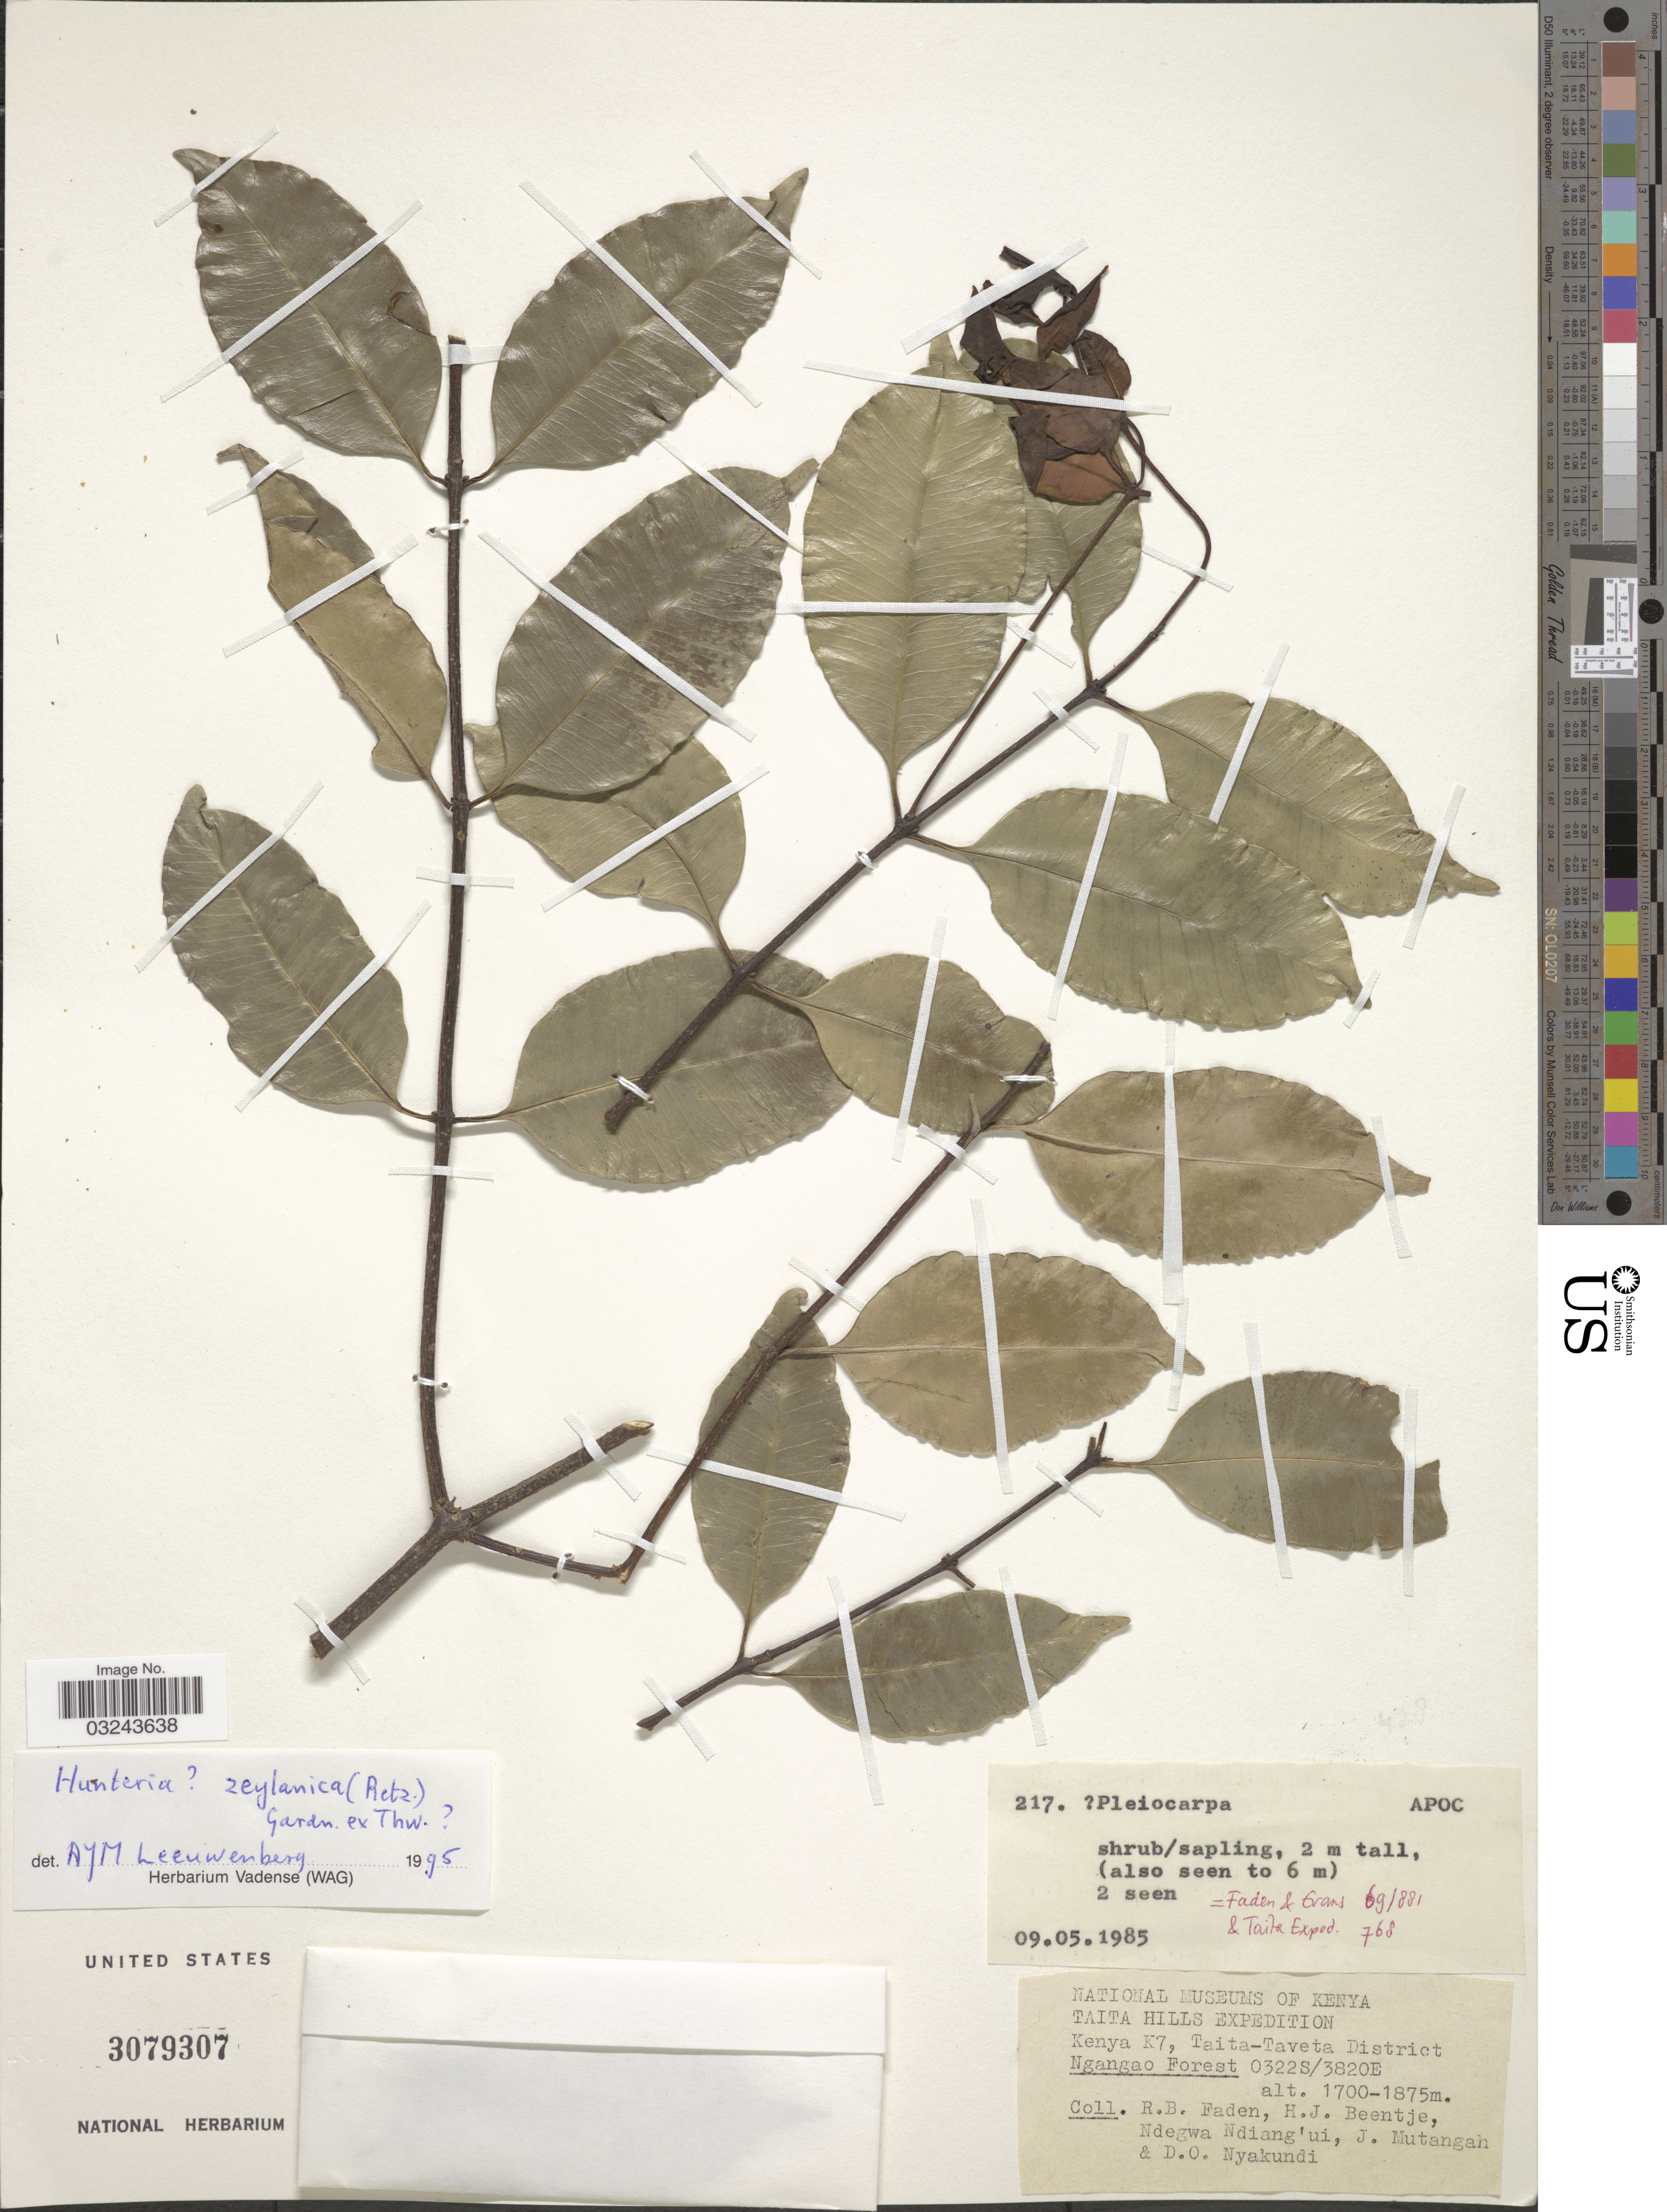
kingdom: Plantae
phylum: Tracheophyta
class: Magnoliopsida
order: Gentianales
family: Apocynaceae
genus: Hunteria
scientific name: Hunteria zeylanica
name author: (Retz.) Gardner ex Thwaites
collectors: R. B. Faden, H. J. Beentje, Ndegwa Ndiang'ui, J. Mutangah & D. Nyakundi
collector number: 217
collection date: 1985-05-09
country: Kenya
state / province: Taita Taveta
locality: Taita Hills. Kenya K7, Taita-Taveta District. Ngangao Forest.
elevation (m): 1700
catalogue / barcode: US 3079307